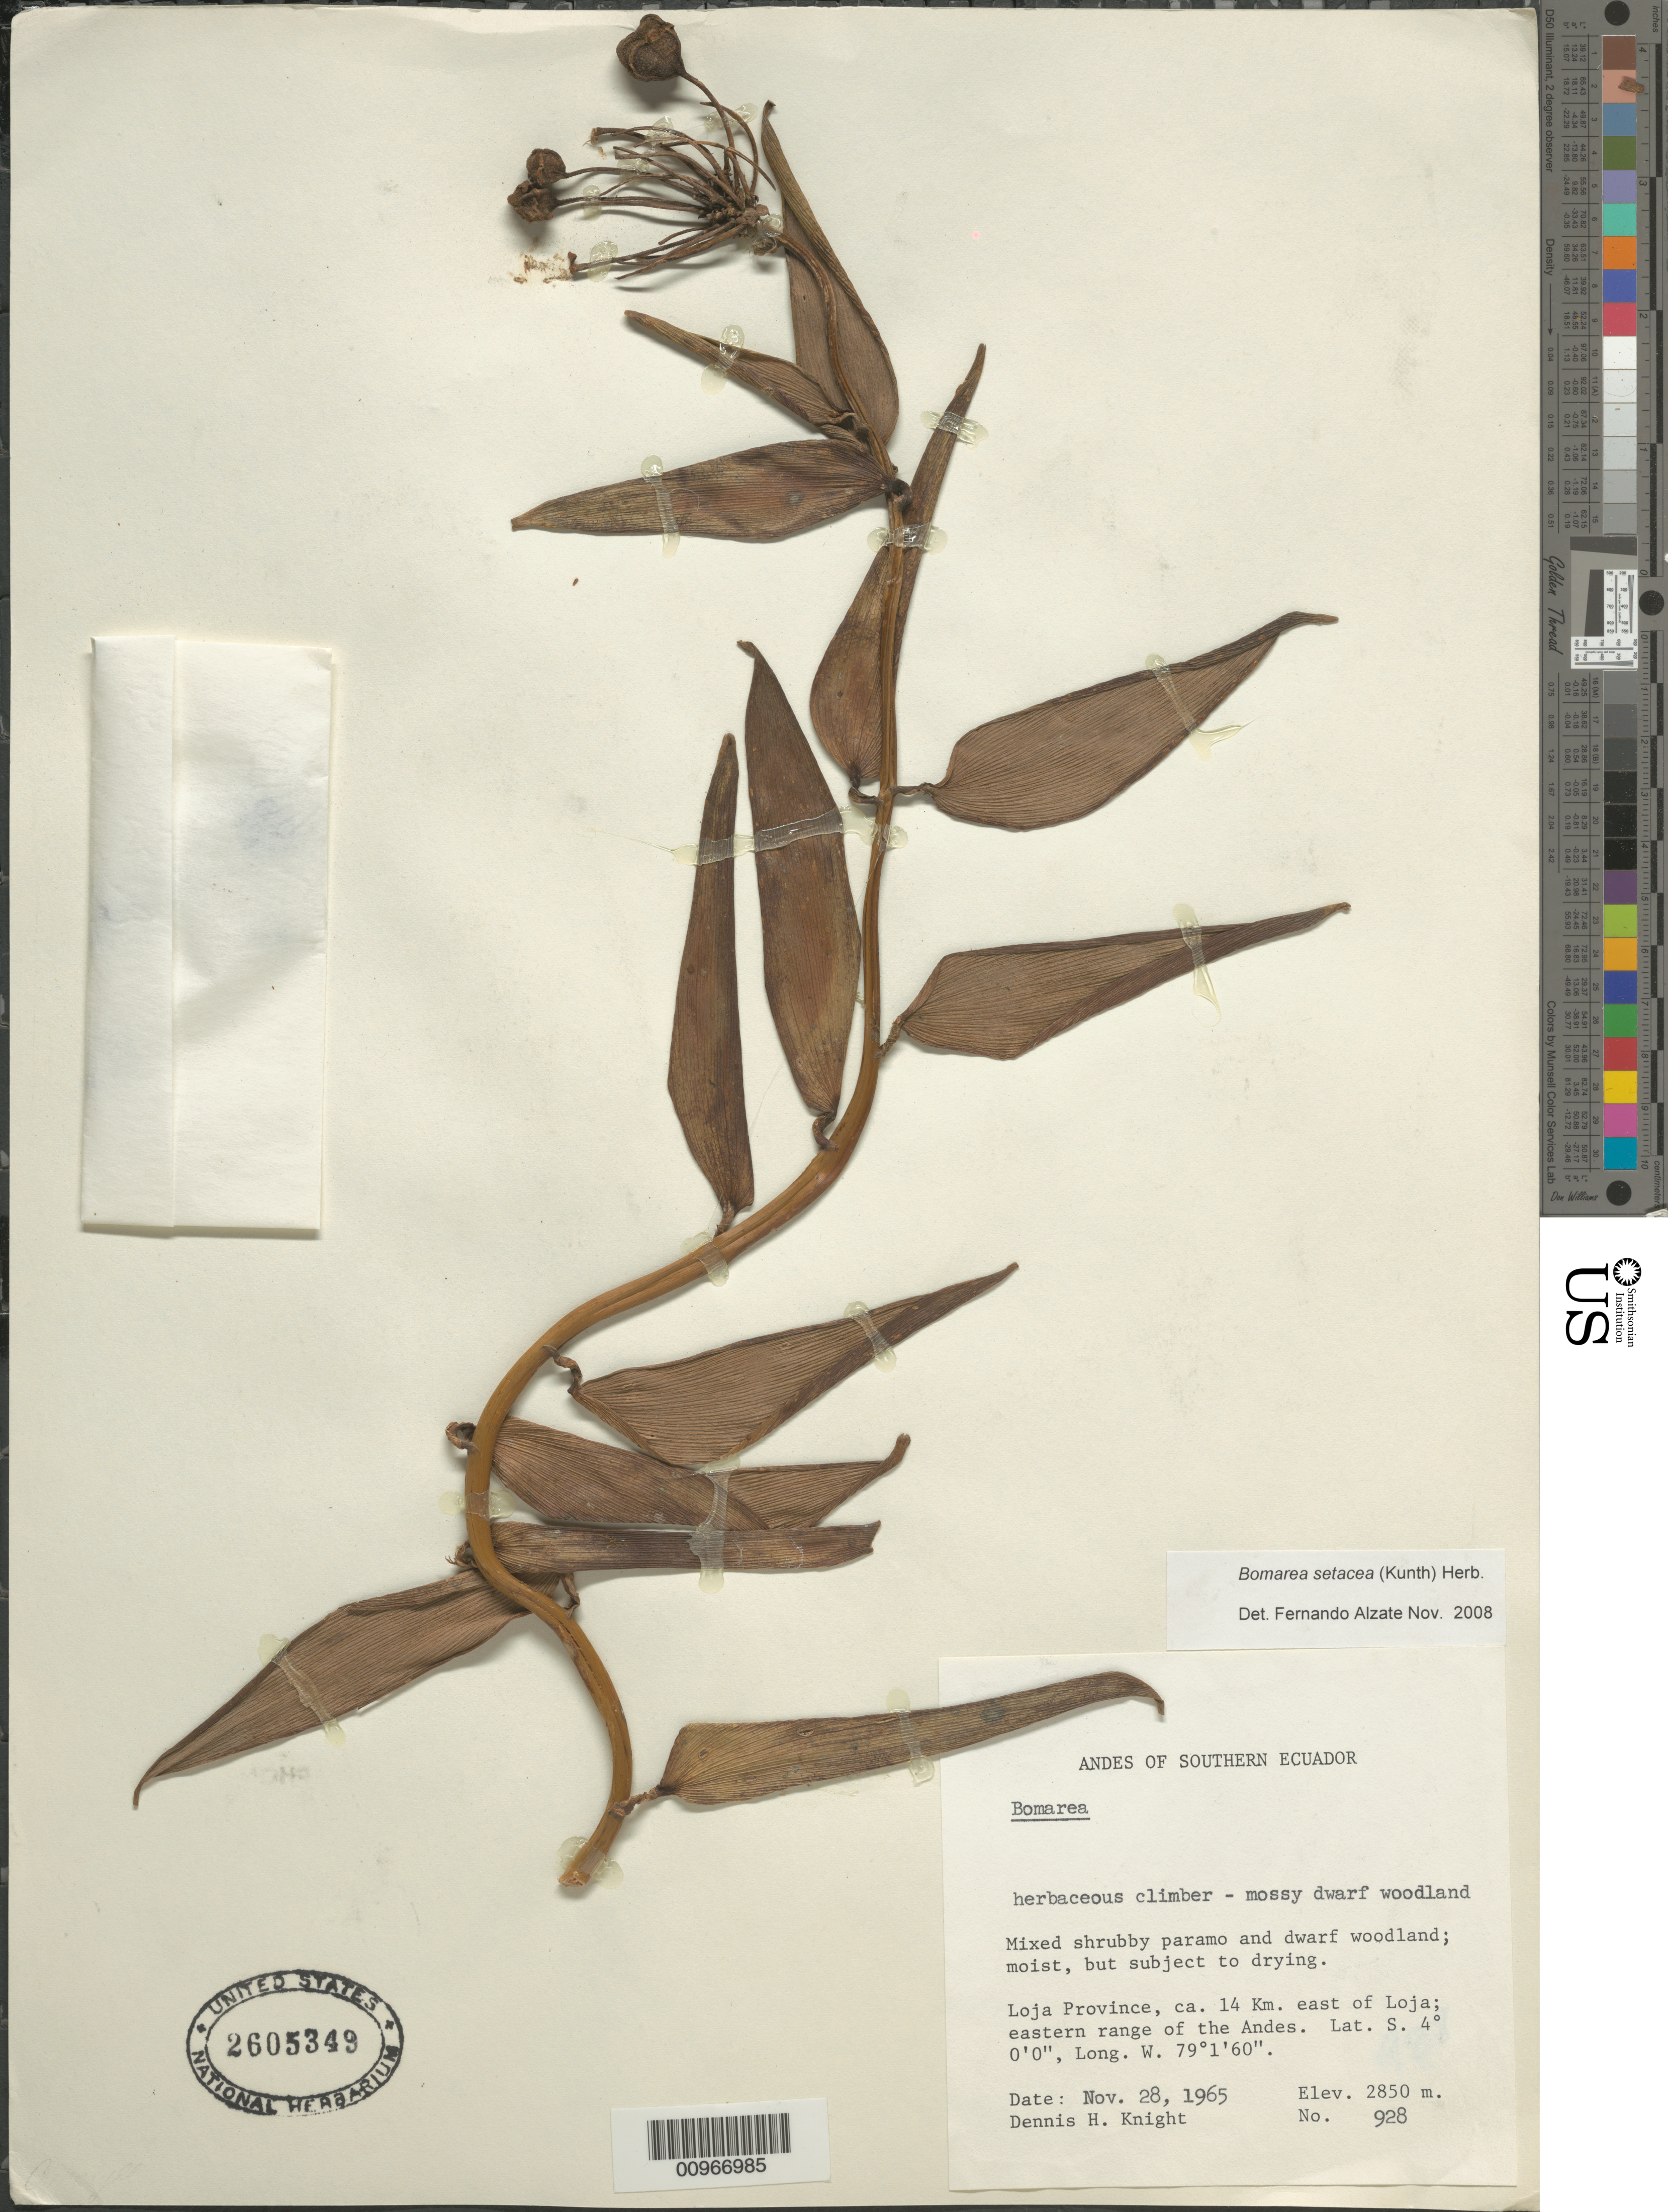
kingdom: Plantae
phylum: Tracheophyta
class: Liliopsida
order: Liliales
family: Alstroemeriaceae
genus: Bomarea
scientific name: Bomarea setacea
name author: (Ruiz & Pav.) Herb.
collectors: D. Knight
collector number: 928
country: Ecuador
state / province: Loja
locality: E of Loja, eastern range of the Andes.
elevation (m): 2850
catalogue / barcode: US 2605349